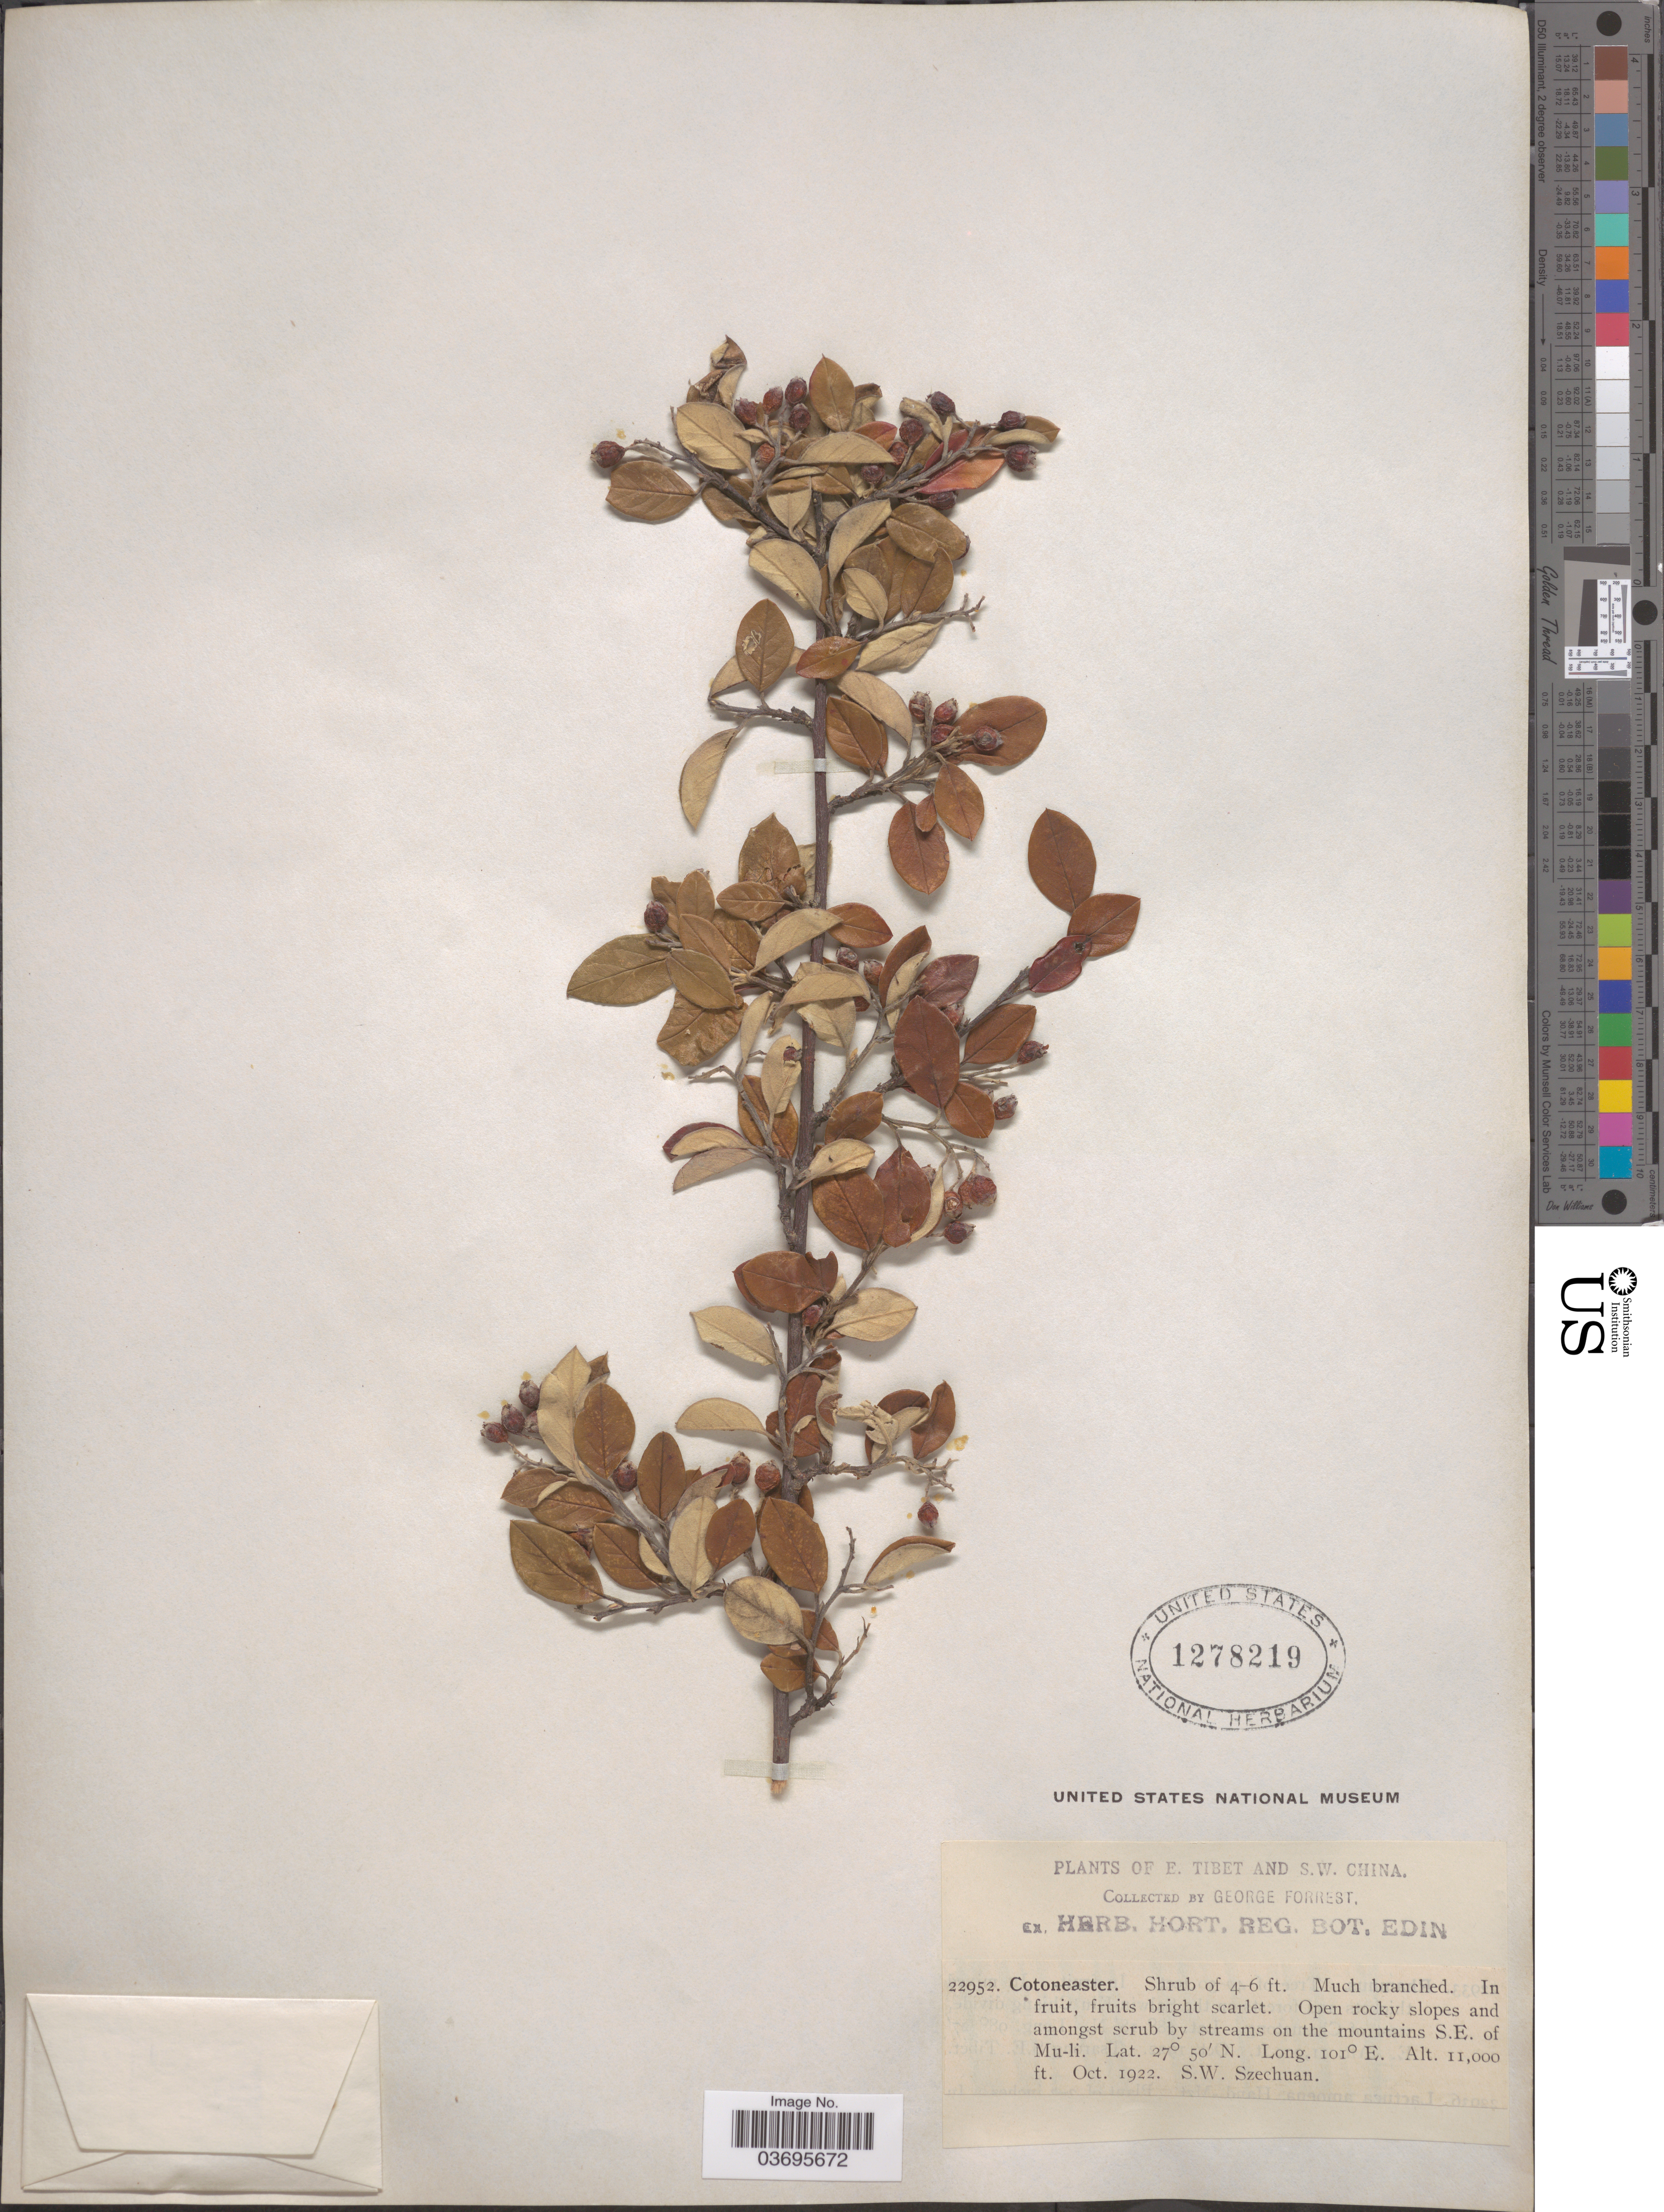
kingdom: Plantae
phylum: Tracheophyta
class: Magnoliopsida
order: Rosales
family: Rosaceae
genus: Cotoneaster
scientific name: Cotoneaster sp.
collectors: G. Forrest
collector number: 22952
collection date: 1922-10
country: China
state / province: Sichuan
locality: E. Tibet and S.W. China. On the mountains S.E. of Mu-li. S.W. Szechuan.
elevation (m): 3353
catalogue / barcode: US 1278219